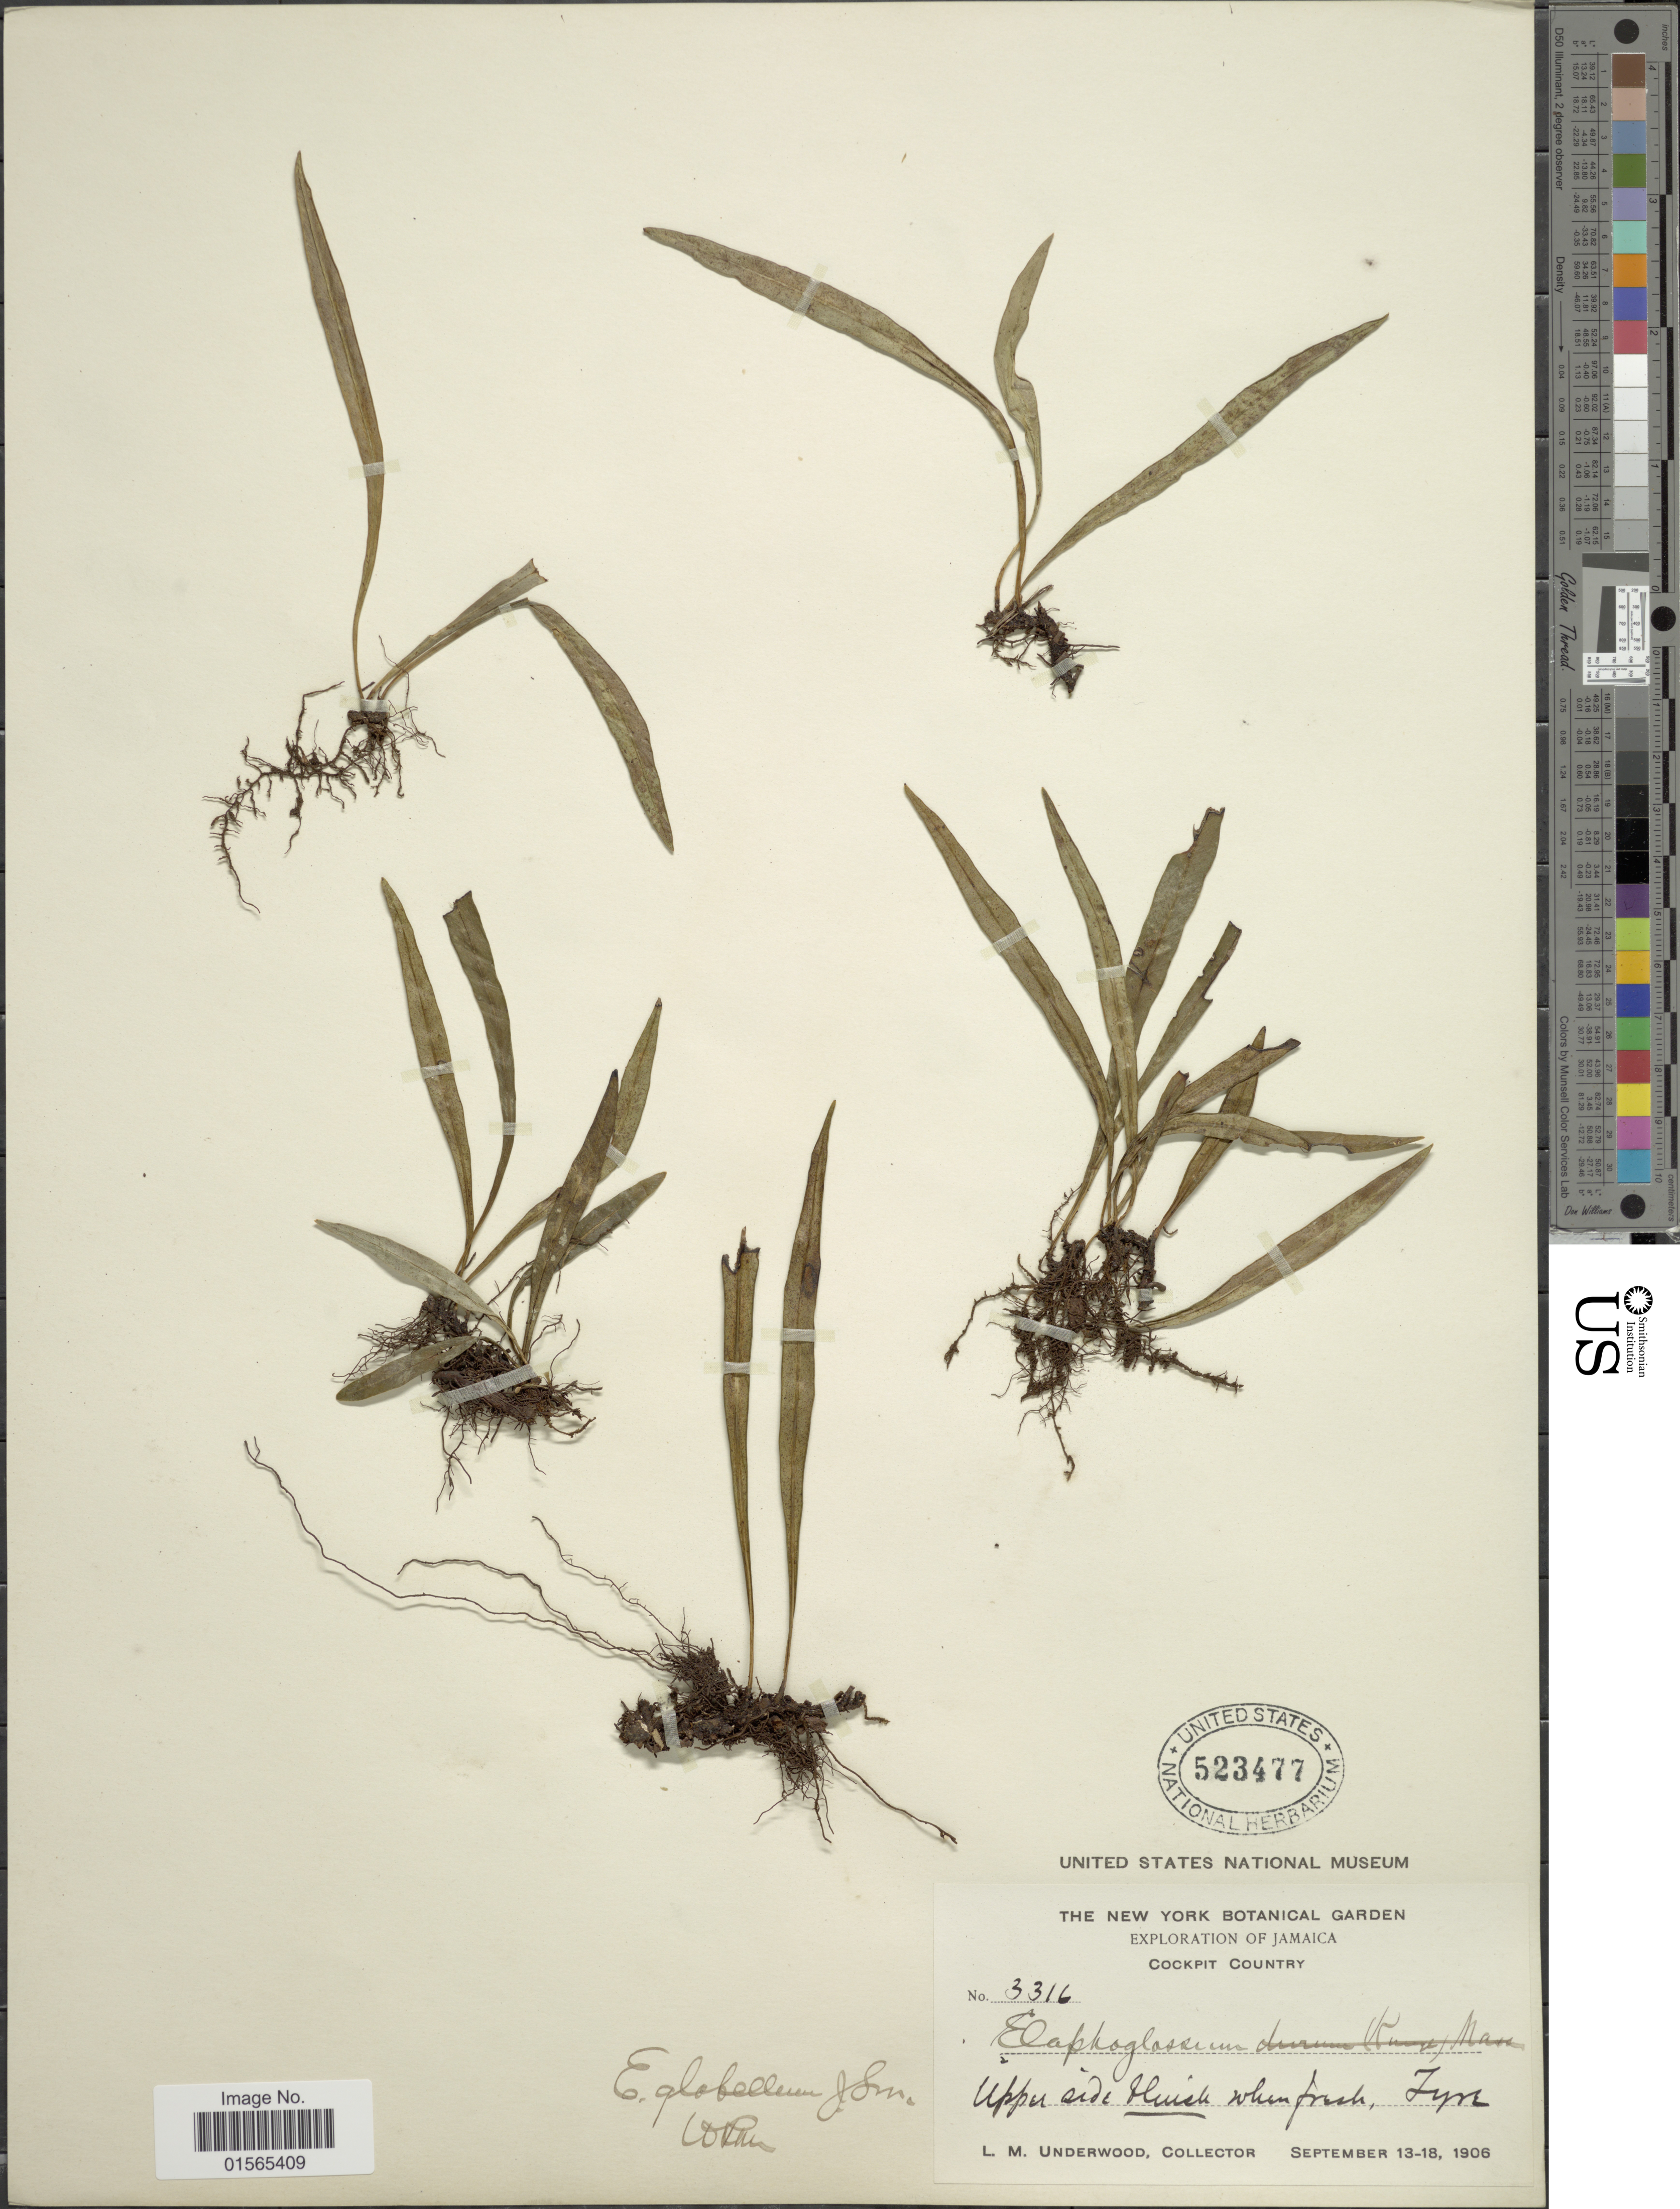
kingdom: Plantae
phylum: Tracheophyta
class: Polypodiopsida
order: Polypodiales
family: Dryopteridaceae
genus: Elaphoglossum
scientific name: Elaphoglossum glabellum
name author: J. Sm.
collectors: L. M. Underwood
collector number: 3316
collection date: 1906-09-13/1906-09-18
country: Jamaica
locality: Cockpit Country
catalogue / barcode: US 523477